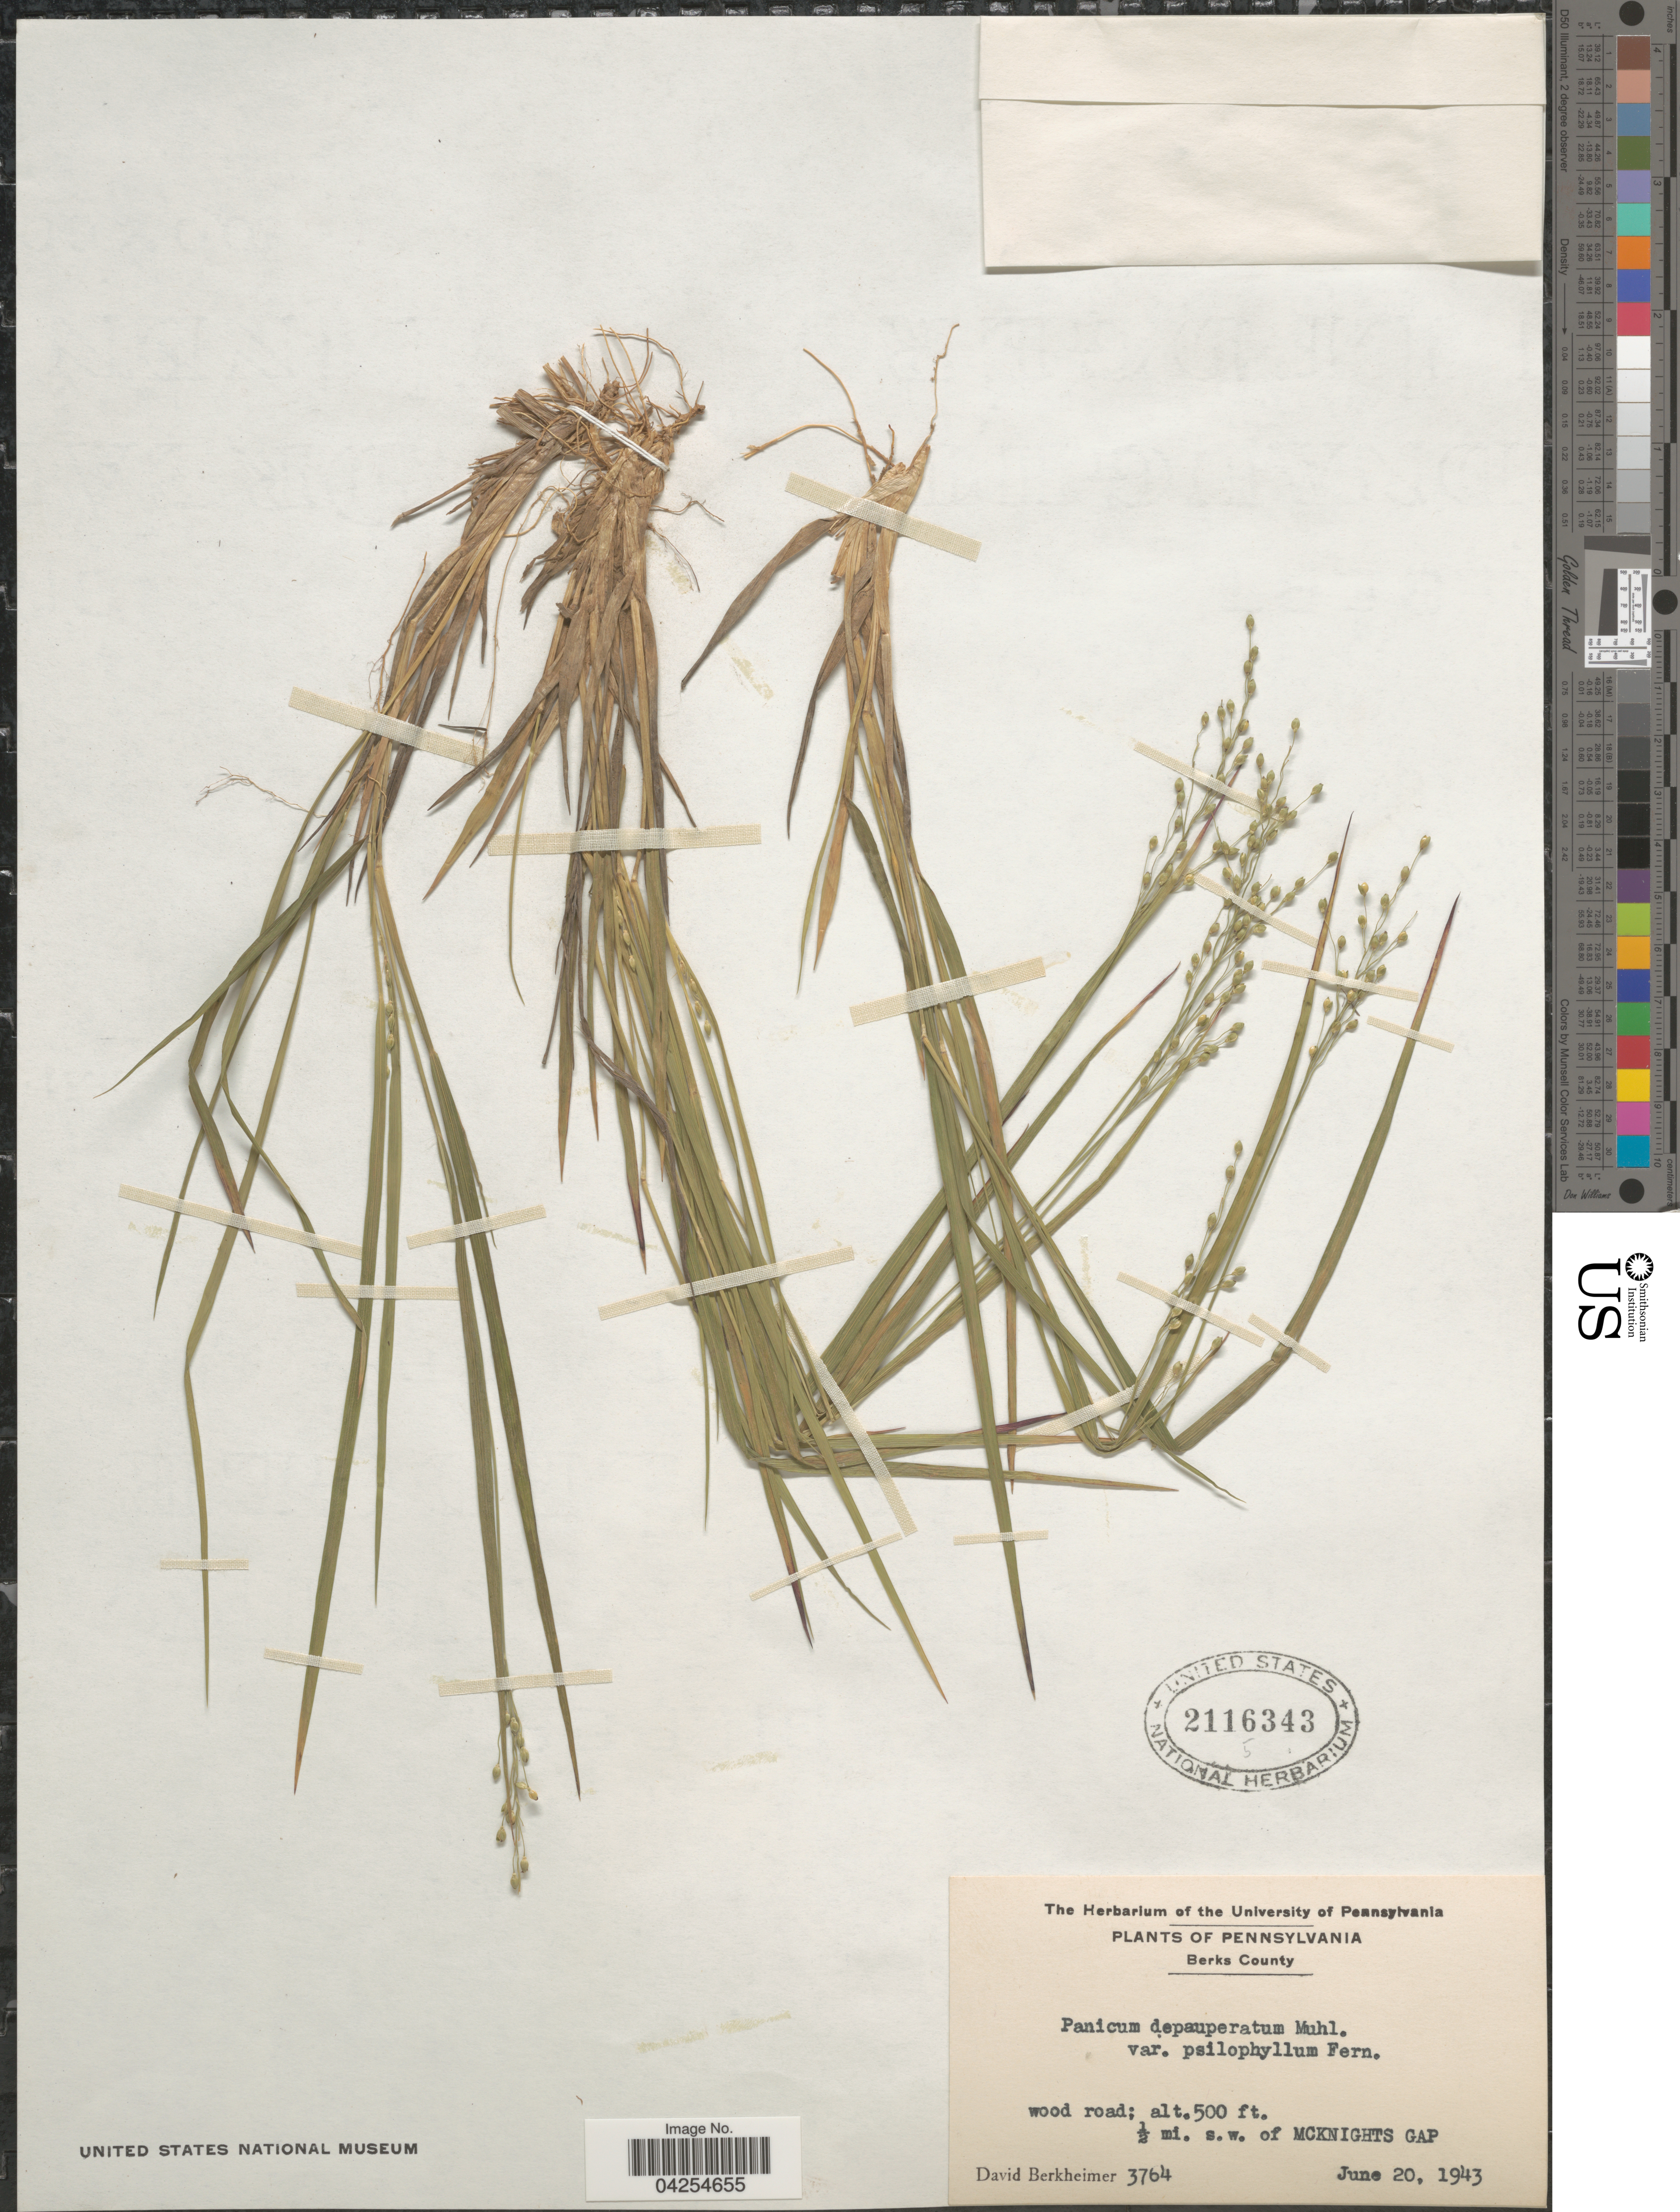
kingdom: Plantae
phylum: Tracheophyta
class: Liliopsida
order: Poales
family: Poaceae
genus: Dichanthelium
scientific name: Dichanthelium depauperatum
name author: (Muhl.) Gould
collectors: D. Berkheimer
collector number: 3764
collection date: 1943-06-20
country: United States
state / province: Pennsylvania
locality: Berks County. Wood road.. ½ mi. s.w. of Mcknights Gap.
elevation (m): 152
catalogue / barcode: US 2116343